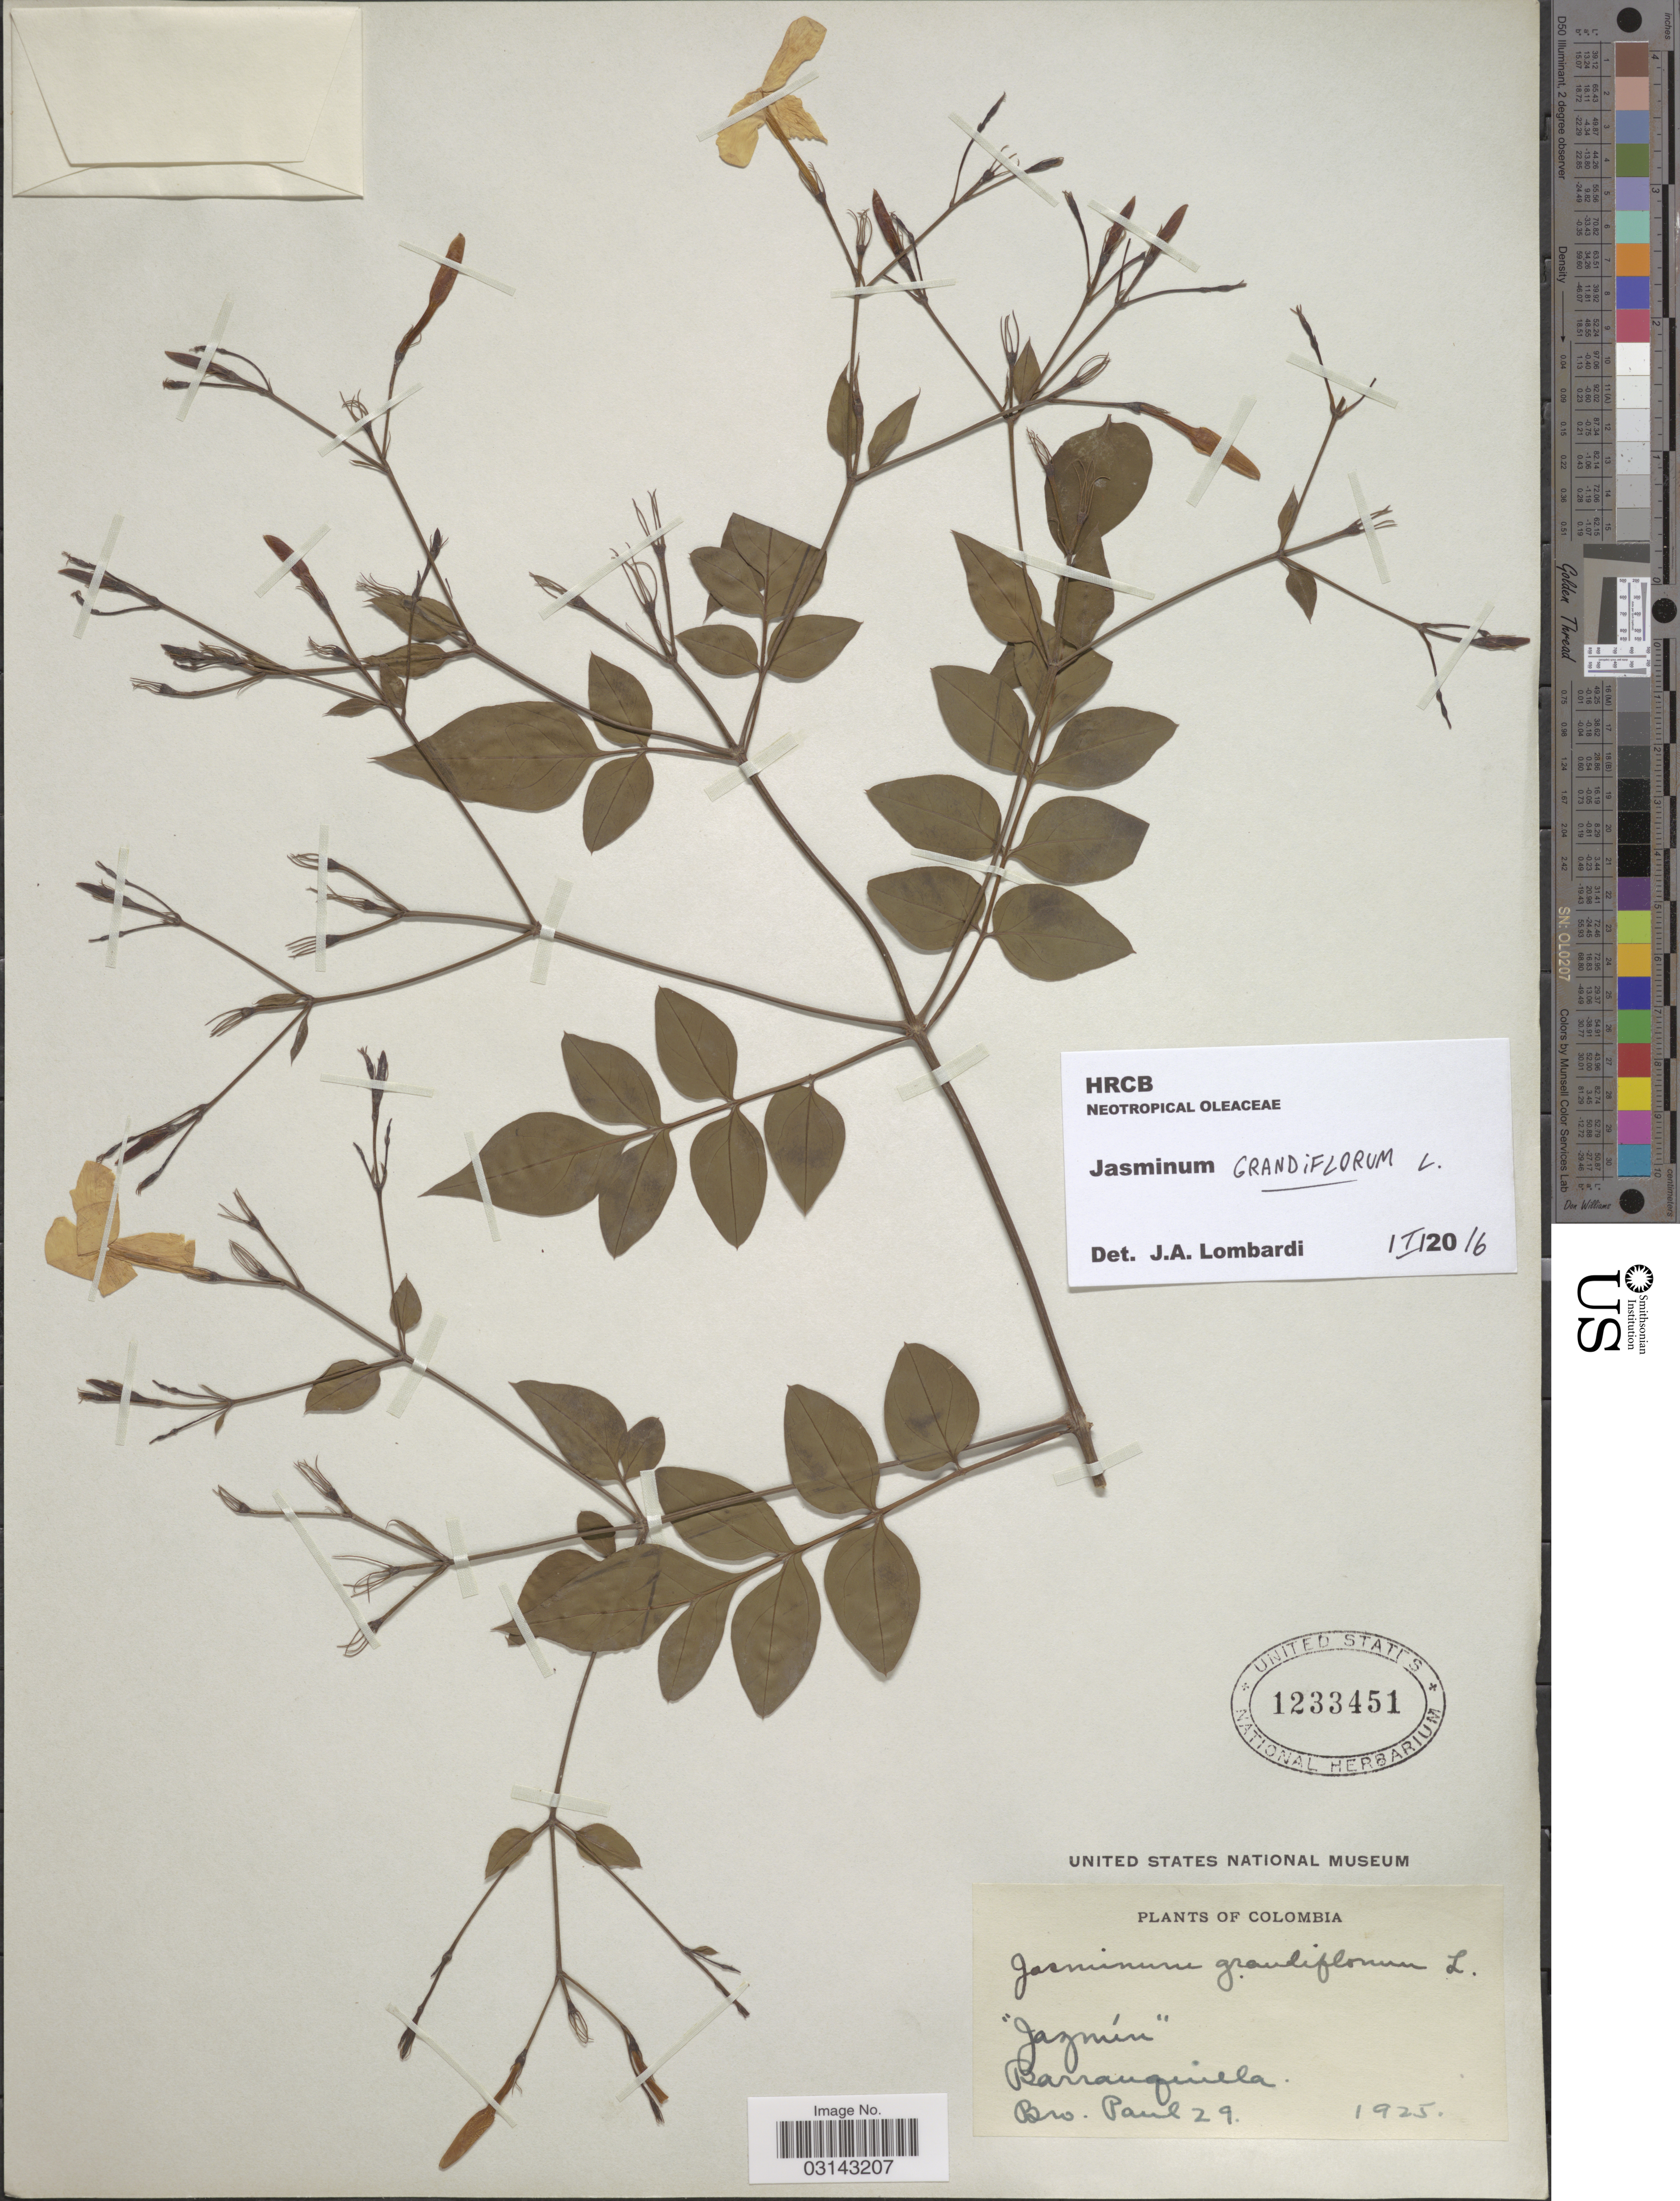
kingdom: Plantae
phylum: Tracheophyta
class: Magnoliopsida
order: Lamiales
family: Oleaceae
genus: Jasminum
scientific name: Jasminum grandiflorum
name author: L.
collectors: B. Paul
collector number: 29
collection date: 1925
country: Colombia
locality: Barranquilla.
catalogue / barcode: US 1233451